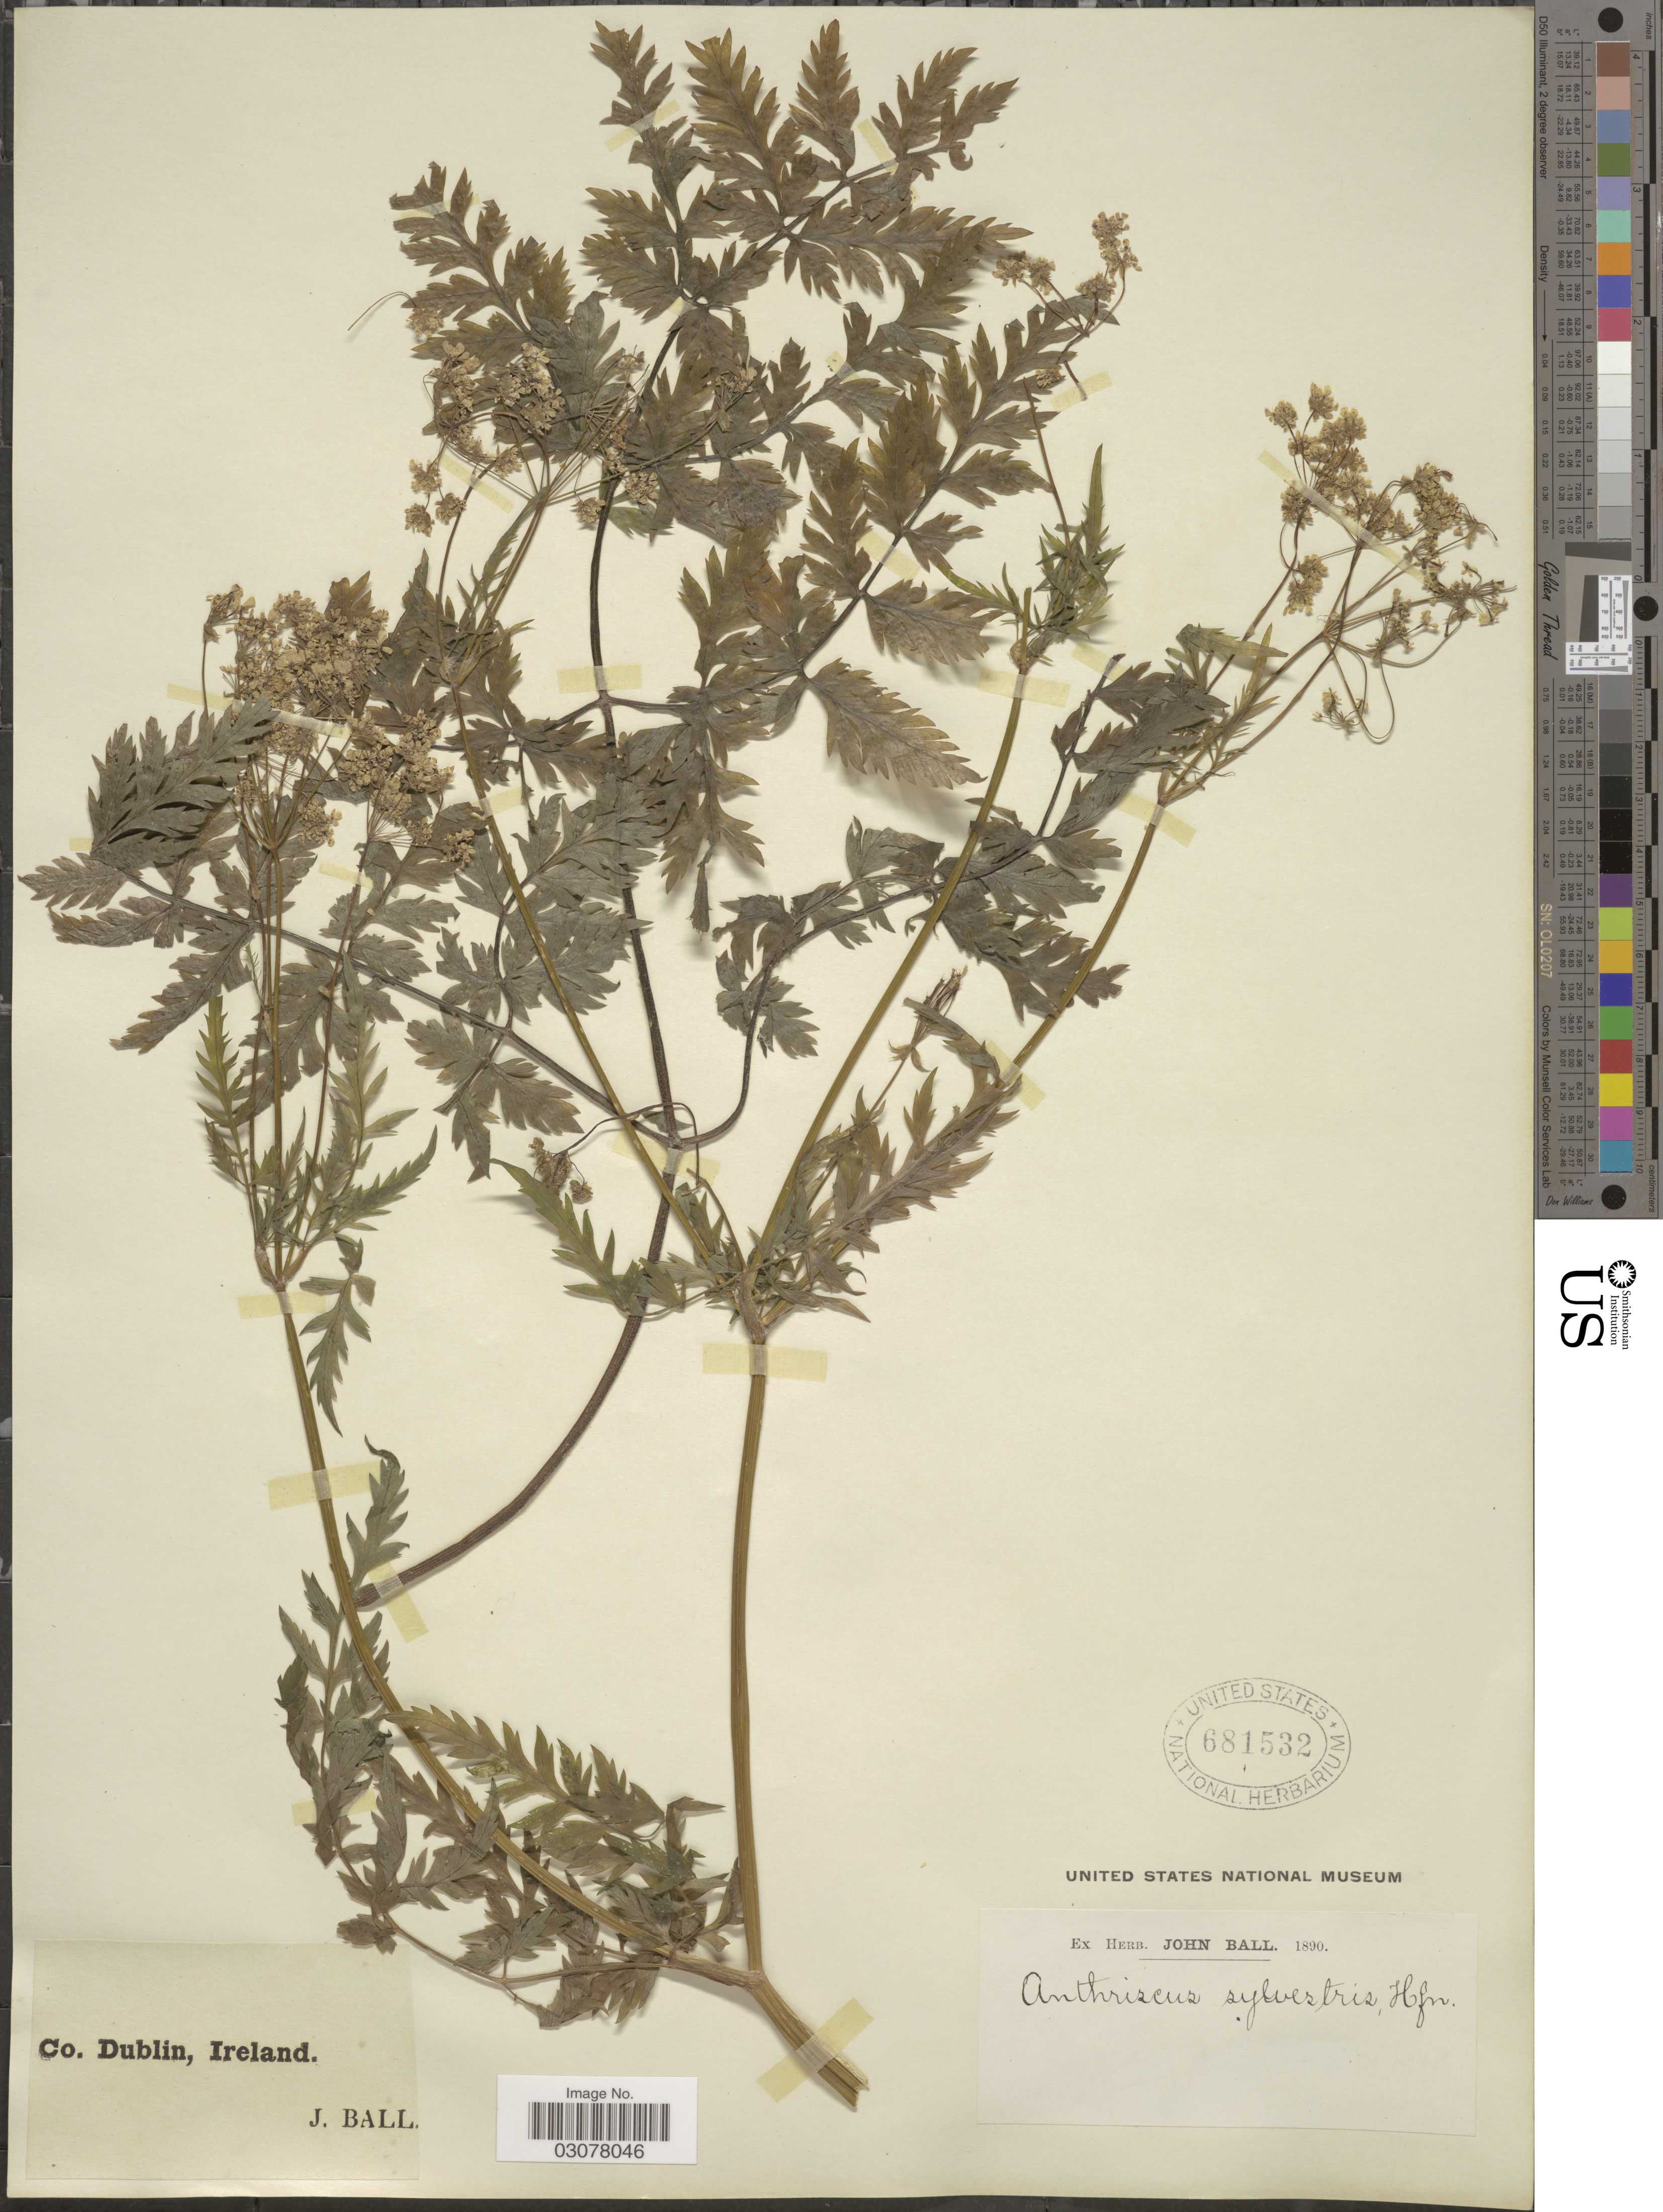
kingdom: Plantae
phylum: Tracheophyta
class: Magnoliopsida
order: Apiales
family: Apiaceae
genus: Anthriscus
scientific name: Anthriscus sylvestris subsp. sylvestris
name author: (L.) Hoffm.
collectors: J. Ball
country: Ireland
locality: Co. Dublin.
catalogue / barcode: US 681532